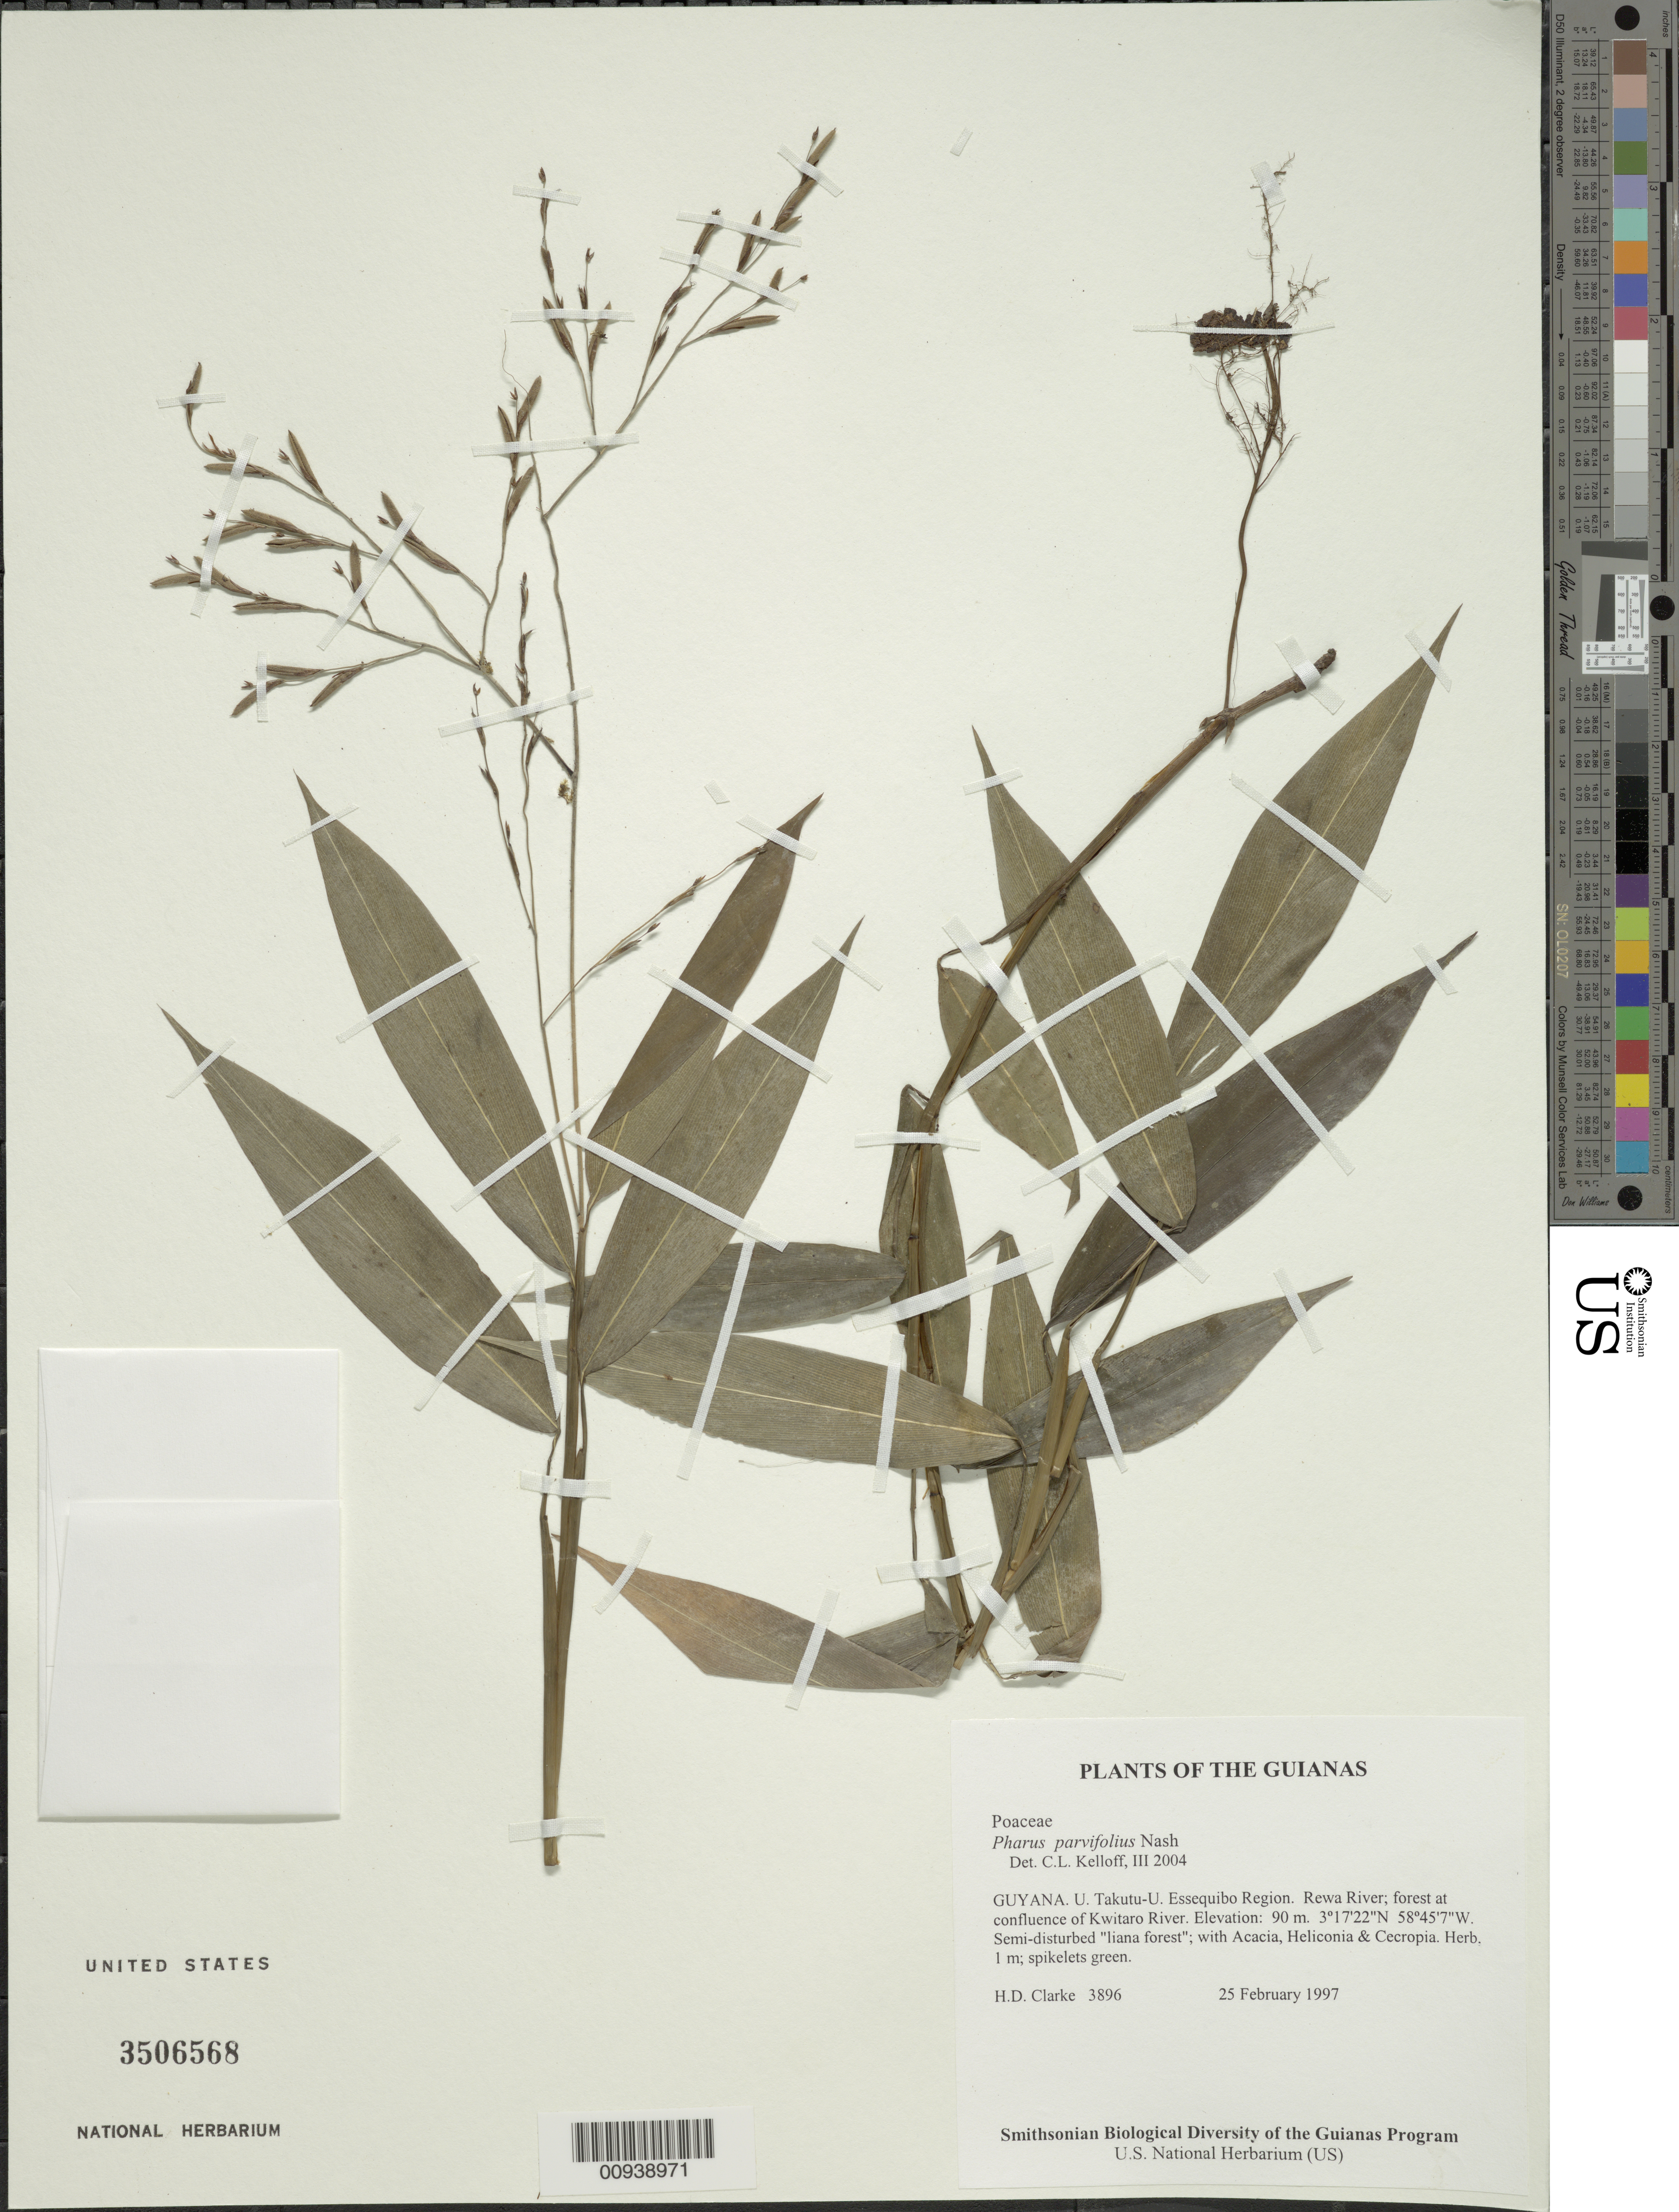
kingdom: Plantae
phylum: Tracheophyta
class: Liliopsida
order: Poales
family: Poaceae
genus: Pharus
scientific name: Pharus parvifolius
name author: Nash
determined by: Kelloff, Carol L., (US), Smithsonian Institution - National Museum of Natural History (UNITED STATES)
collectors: H. D. Clarke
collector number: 3896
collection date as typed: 25 February 1997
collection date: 1997-02-25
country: Guyana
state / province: U. Takutu-U. Essequibo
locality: Rewa River; forest at confluence of Kwitaro River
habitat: Semi-disturbed "liana forest"; with Acacia, Heliconia & Cecropia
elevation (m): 90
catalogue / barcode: US 3506568